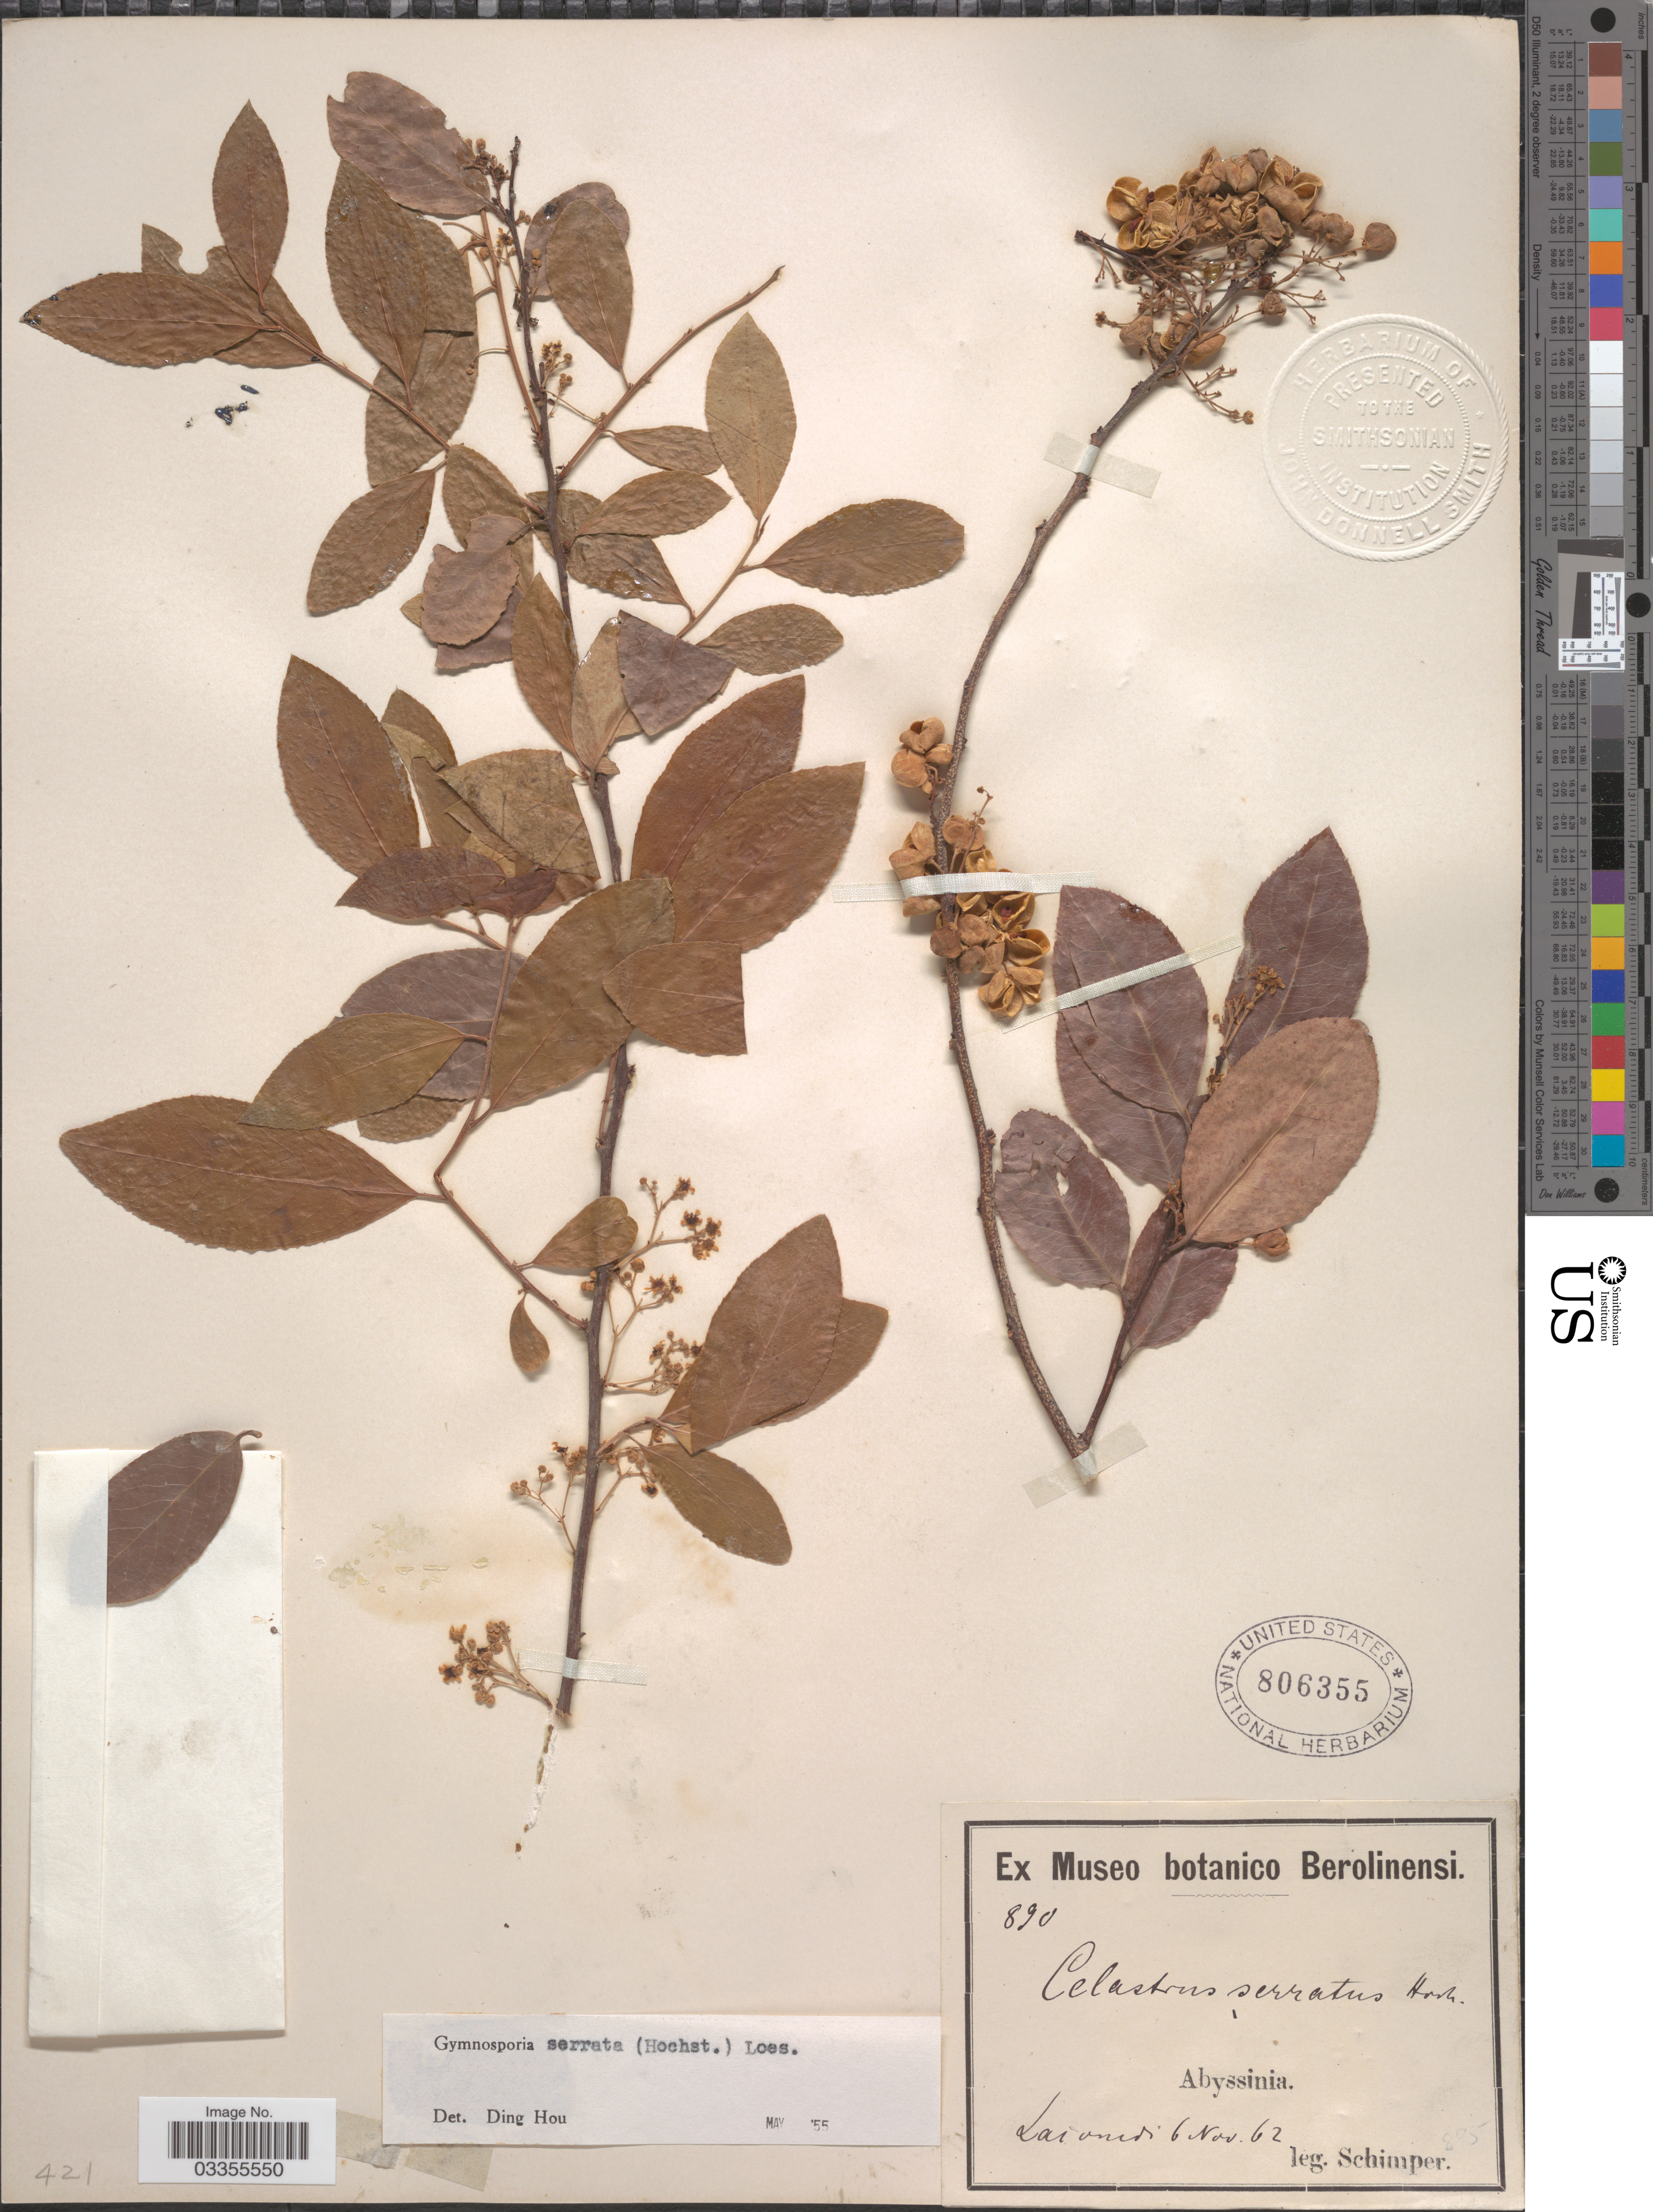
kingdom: Plantae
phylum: Tracheophyta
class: Magnoliopsida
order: Celastrales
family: Celastraceae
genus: Gymnosporia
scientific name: Gymnosporia serrata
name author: (A. Rich.) Loes.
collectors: -. Schimper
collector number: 890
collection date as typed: Transcribed d/m/y: 6/11/62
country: Ethiopia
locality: Abyssinia. Laiondi [interpreted].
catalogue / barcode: US 806355